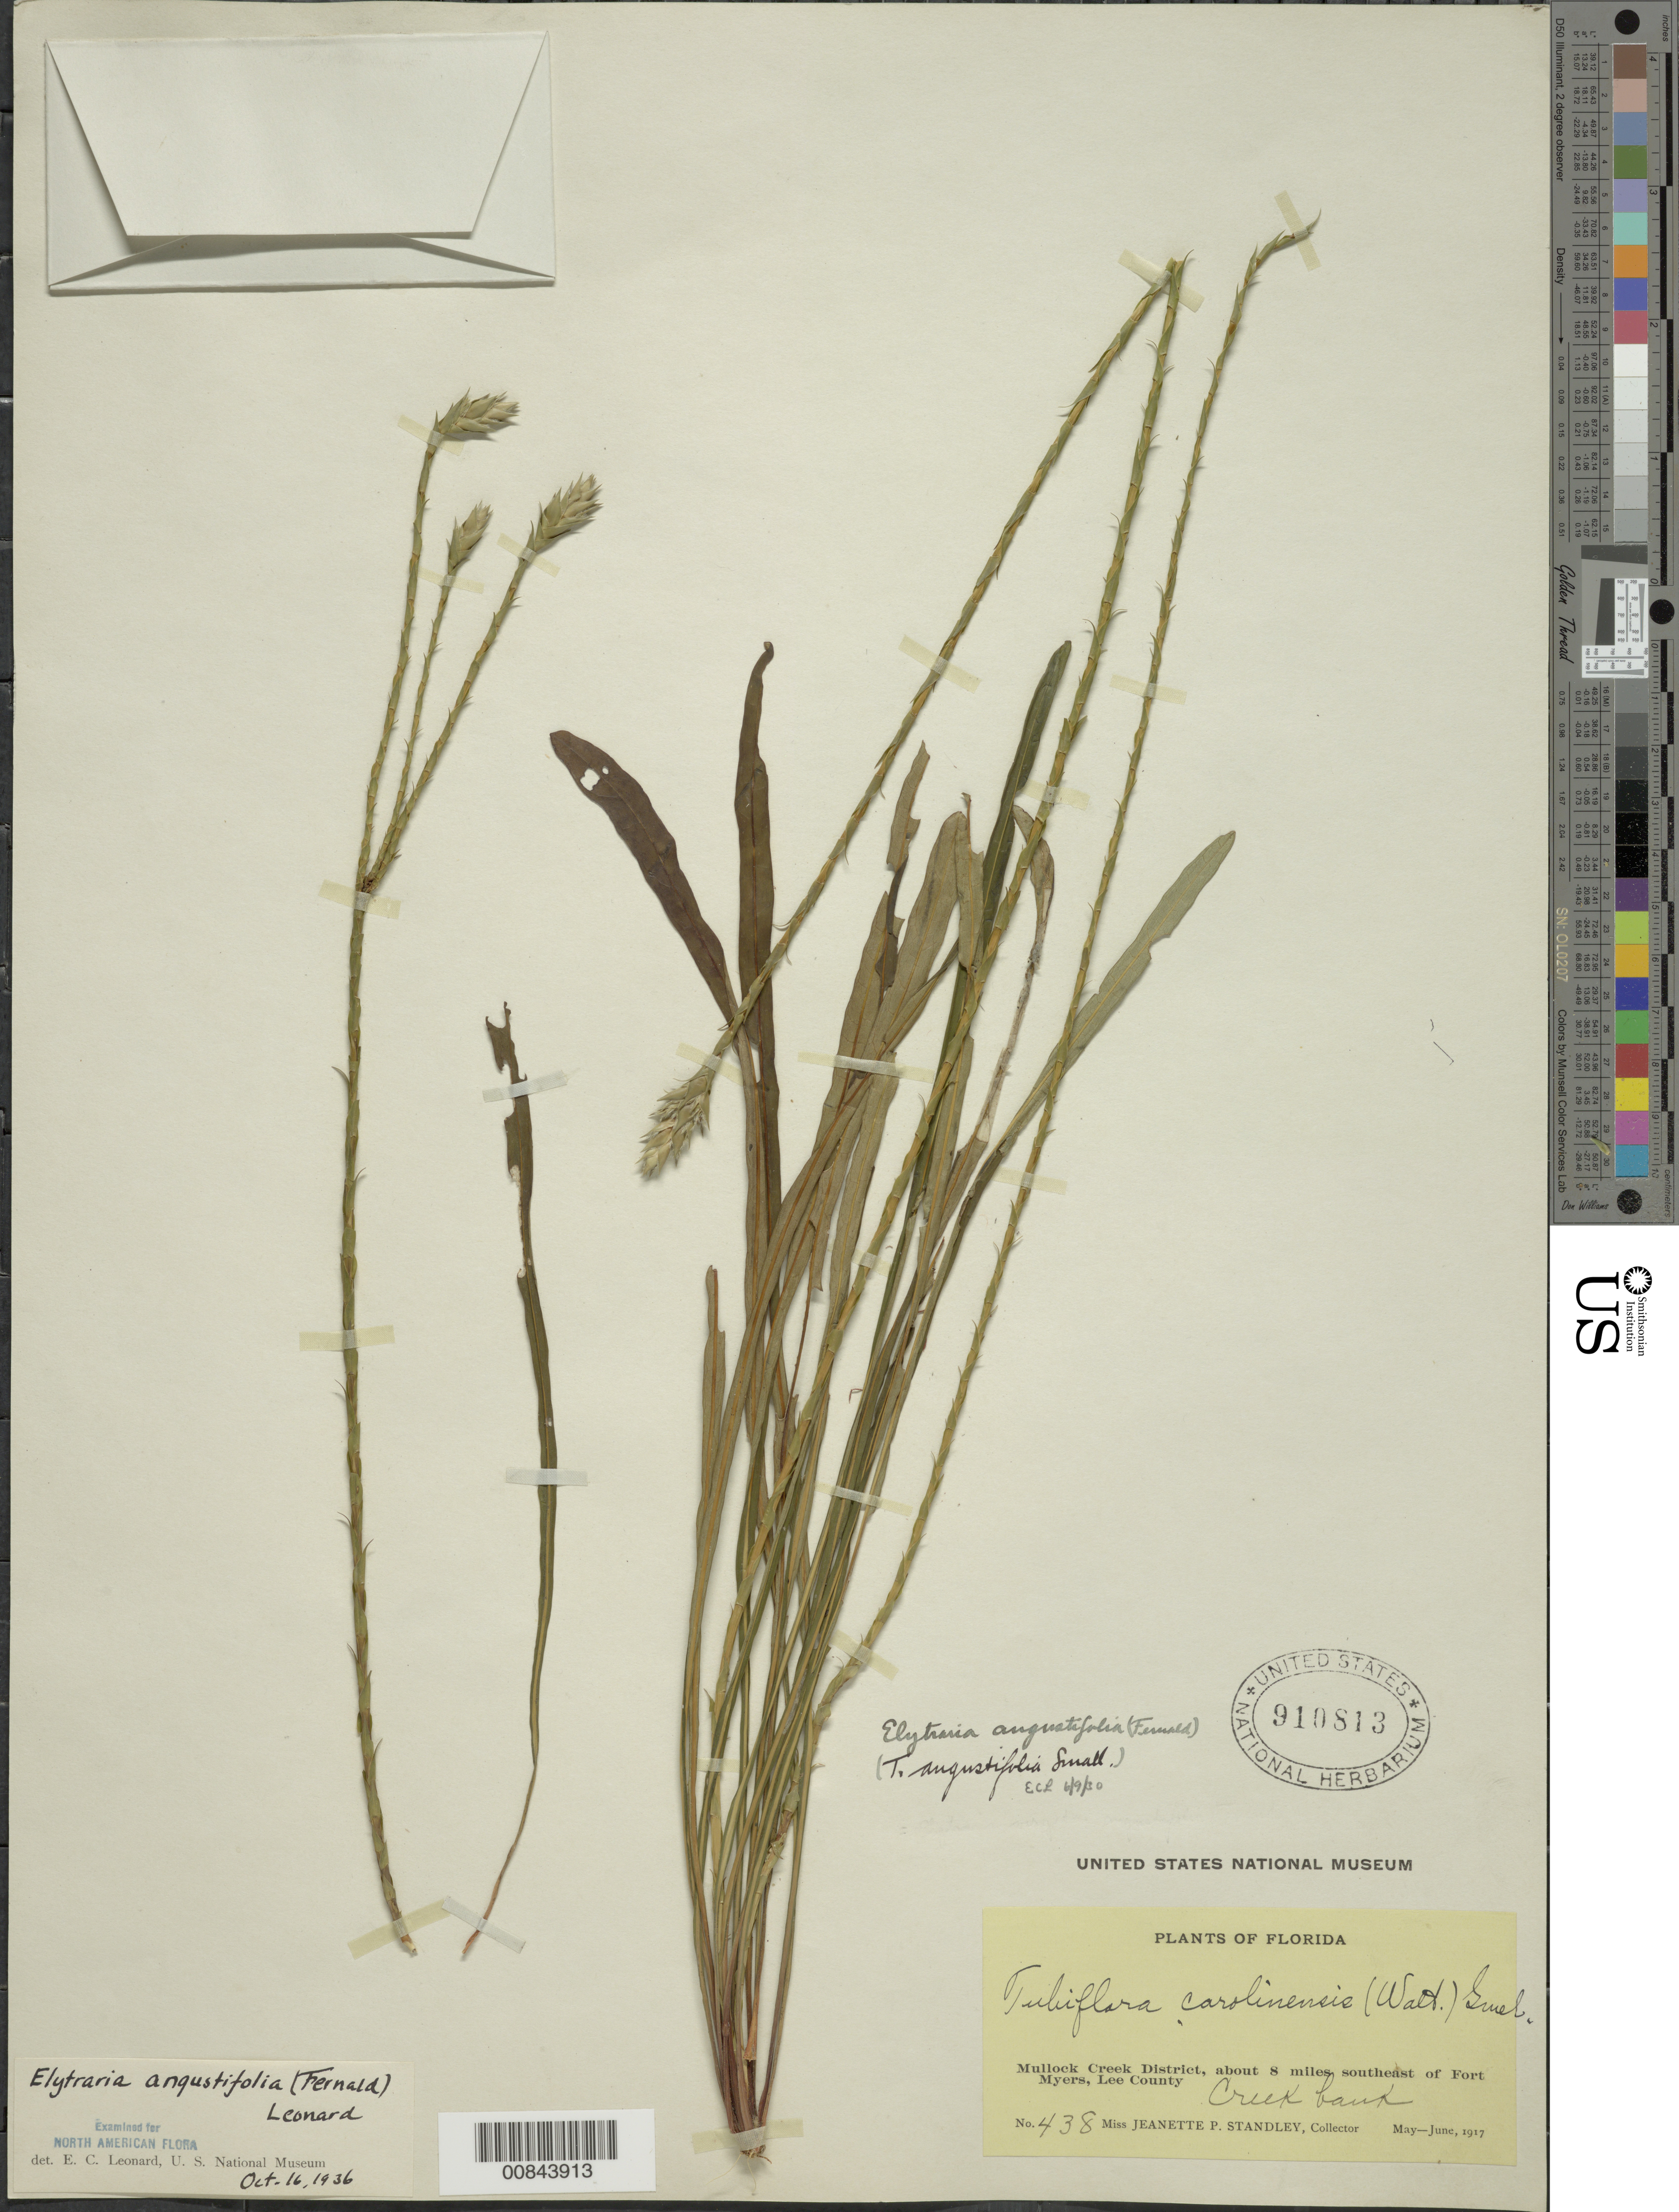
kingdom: Plantae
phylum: Tracheophyta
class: Magnoliopsida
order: Lamiales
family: Acanthaceae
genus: Elytraria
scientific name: Elytraria angustifolia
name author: (Fernald) Leonard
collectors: J. P. Standley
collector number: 438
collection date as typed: May 1877 to -- Jun 1917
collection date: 1877-05/1917-06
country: United States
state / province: Florida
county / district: Lee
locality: Mullock Creek District, about 8 miles SE of St. Myers.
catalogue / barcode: US 910813